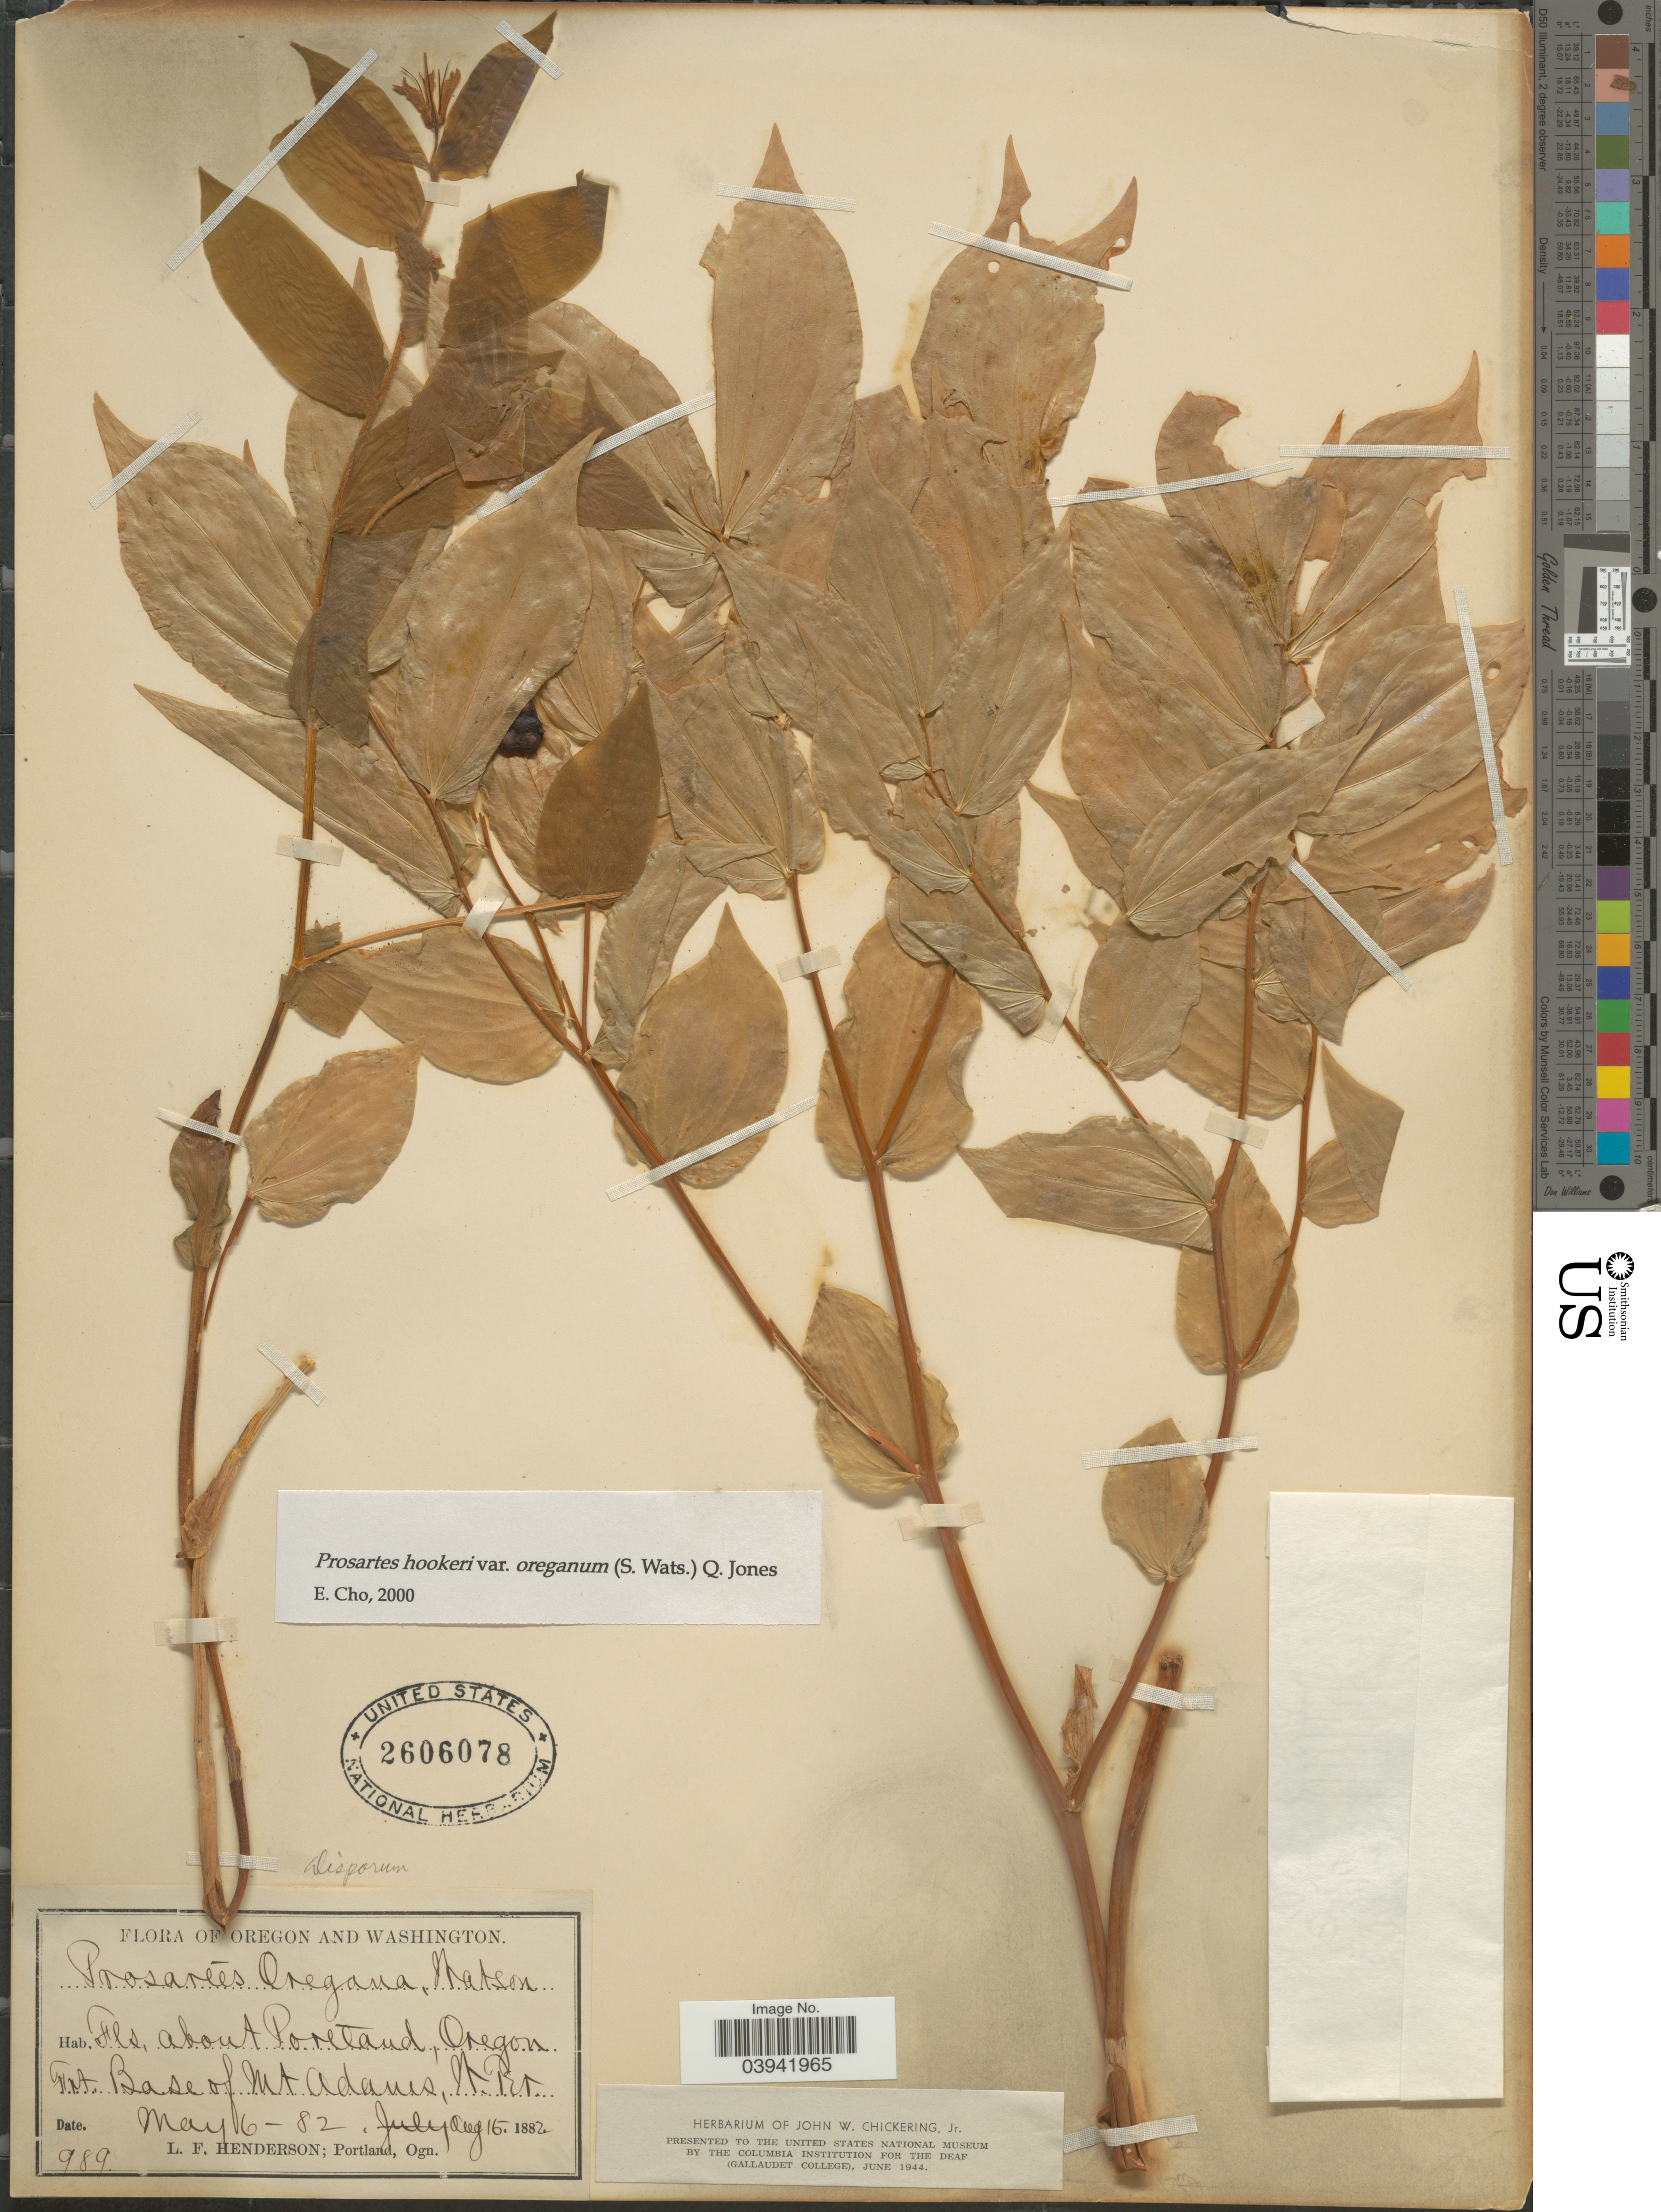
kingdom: Plantae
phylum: Tracheophyta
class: Liliopsida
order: Liliales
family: Liliaceae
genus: Prosartes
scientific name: Prosartes hookeri var. oregana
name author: (S. Watson) Kartesz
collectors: L. Henderson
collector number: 989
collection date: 1882-05-06/1882-08-15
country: United States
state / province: Oregon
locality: Fls. about Portland. Mt. Base of Mt. Adams., N. Pk.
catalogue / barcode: US 2606078